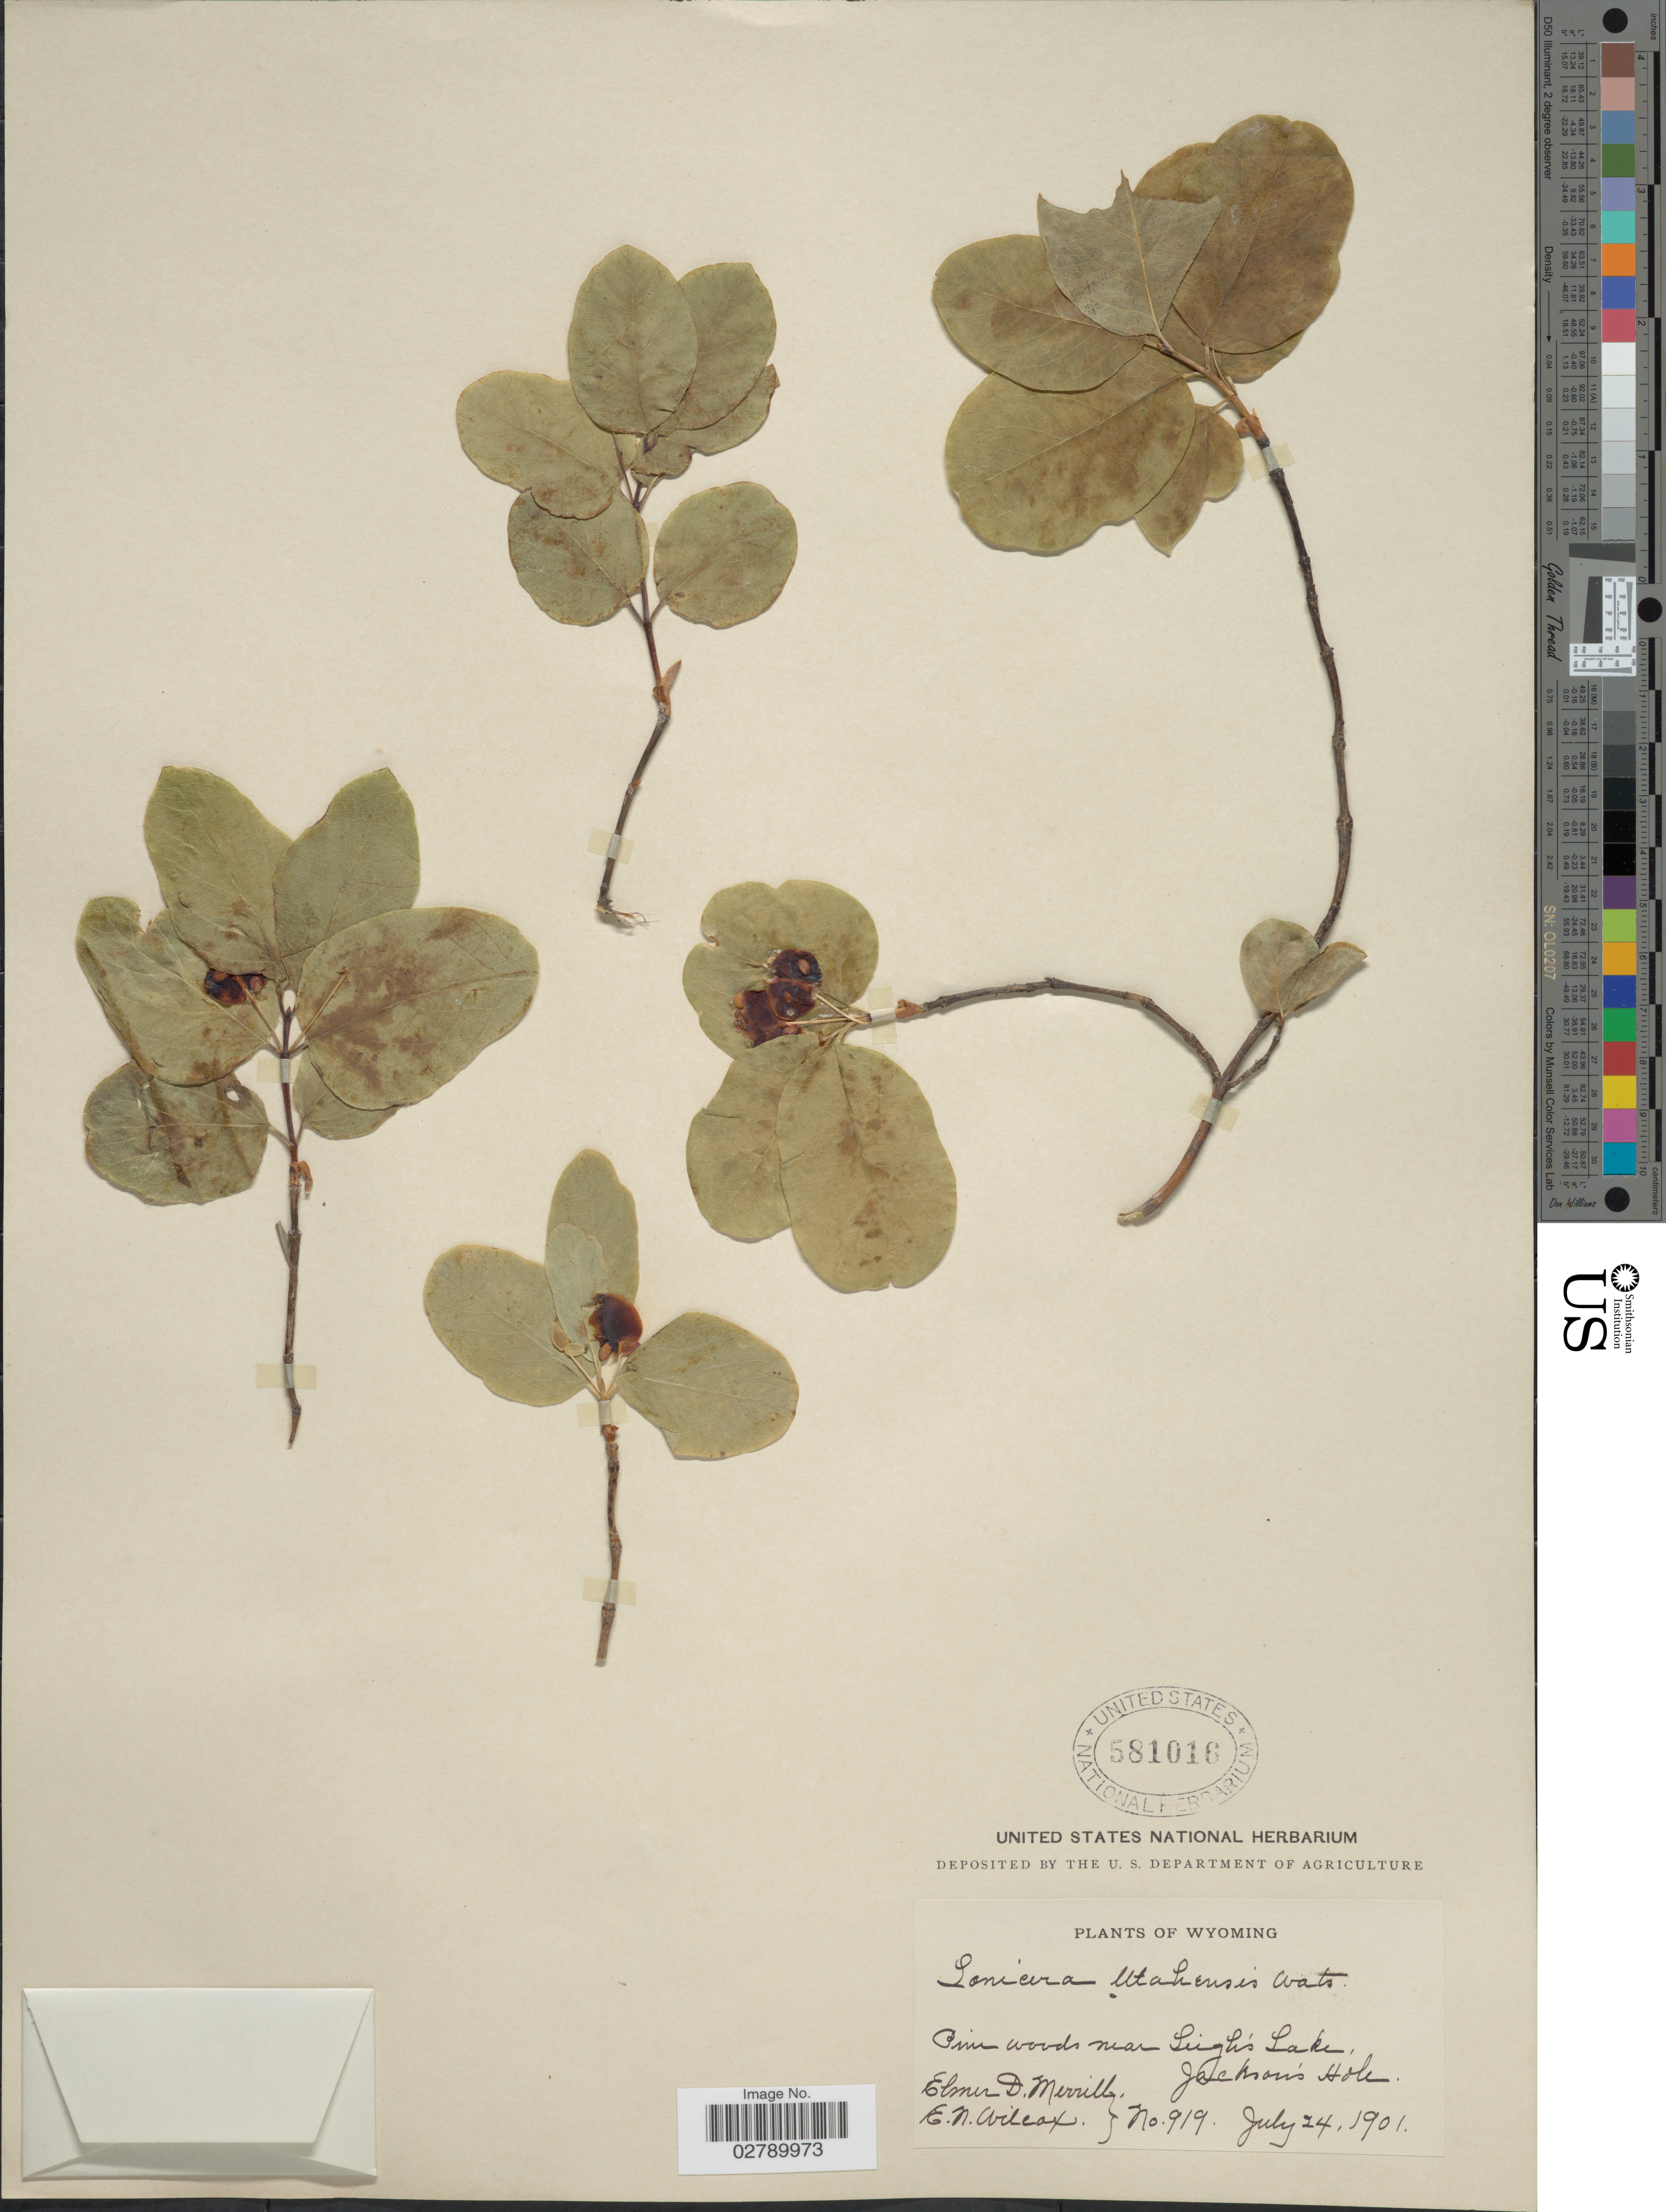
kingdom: Plantae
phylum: Tracheophyta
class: Magnoliopsida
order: Dipsacales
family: Caprifoliaceae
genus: Lonicera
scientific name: Lonicera utahensis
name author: S. Watson in C. King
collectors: E. D. Merrill & E. Wilcox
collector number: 919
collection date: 1901-07-24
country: United States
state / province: Wyoming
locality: Pine woods near Leigh's Lake, Jackson's Hole.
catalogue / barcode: US 581016